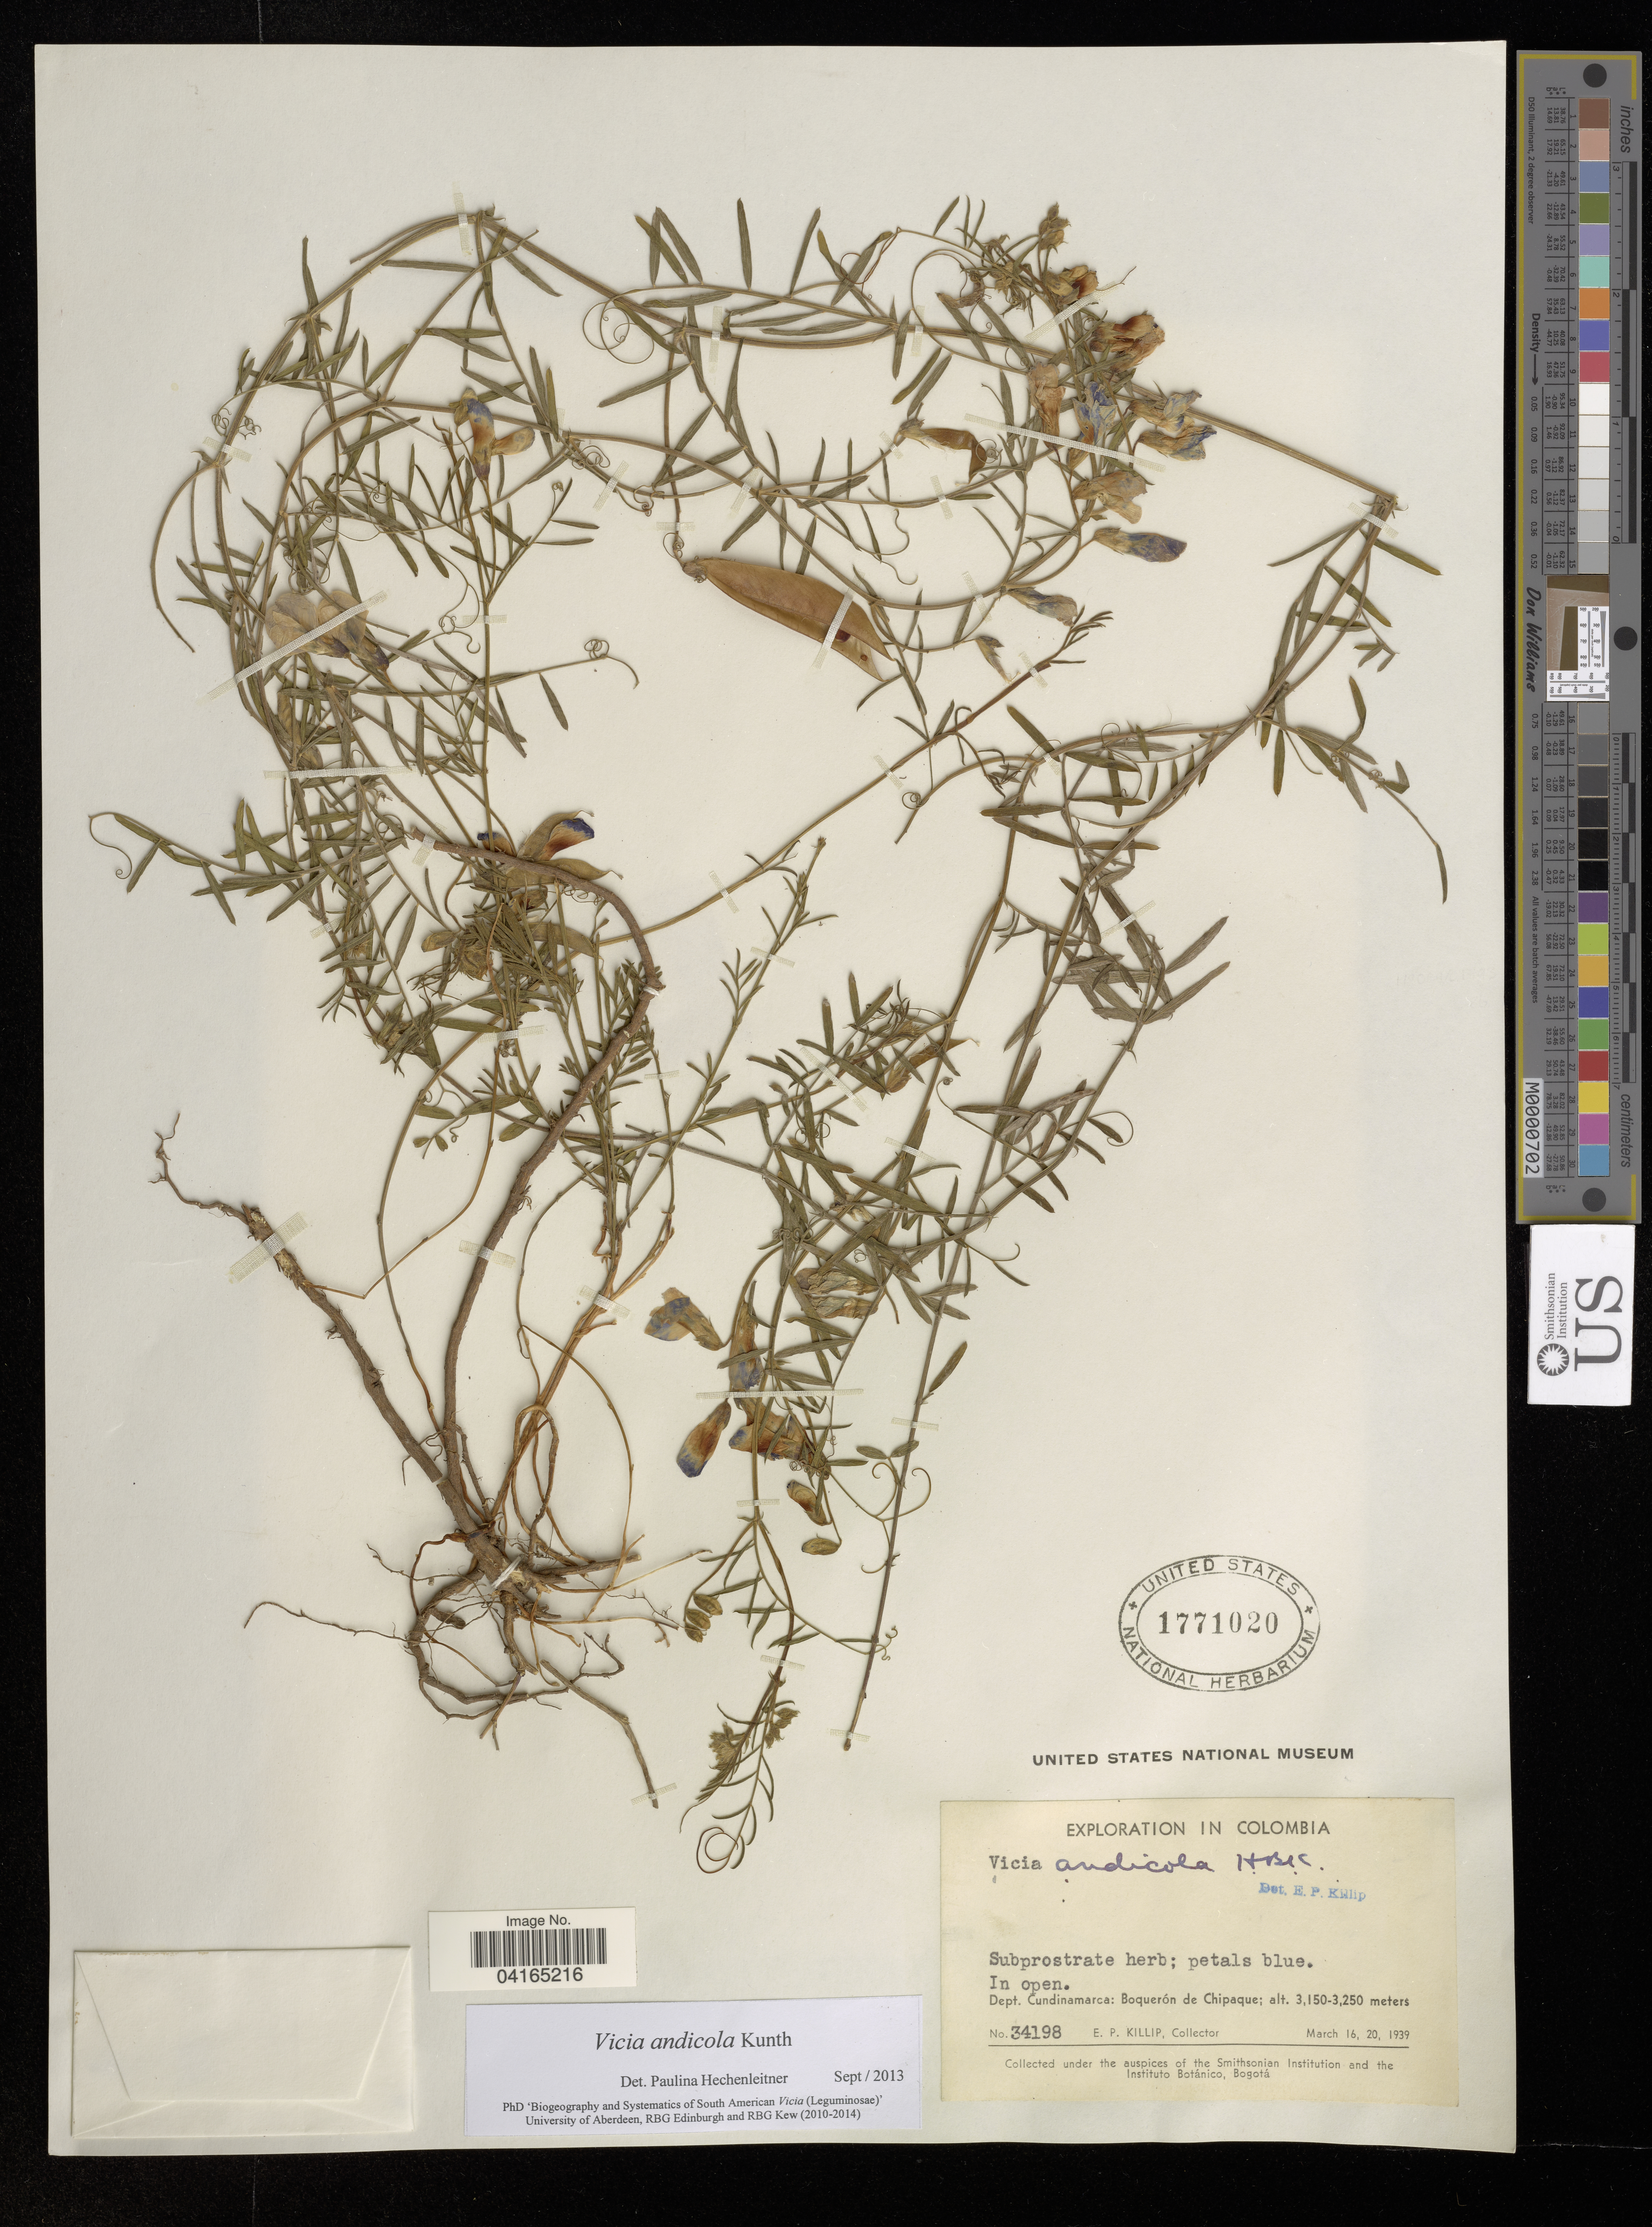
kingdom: Plantae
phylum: Tracheophyta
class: Magnoliopsida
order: Fabales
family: Fabaceae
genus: Vicia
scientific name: Vicia andicola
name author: Kunth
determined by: Hechenleitner, Paulina, RBG Edinburgh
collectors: E. P. Killip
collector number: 34198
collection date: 1939-03-16/1939-03-20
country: Colombia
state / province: Cundinamarca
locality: Dept. Cundinamarca: Boquerón de Chipaque.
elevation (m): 3150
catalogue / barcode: US 1771020